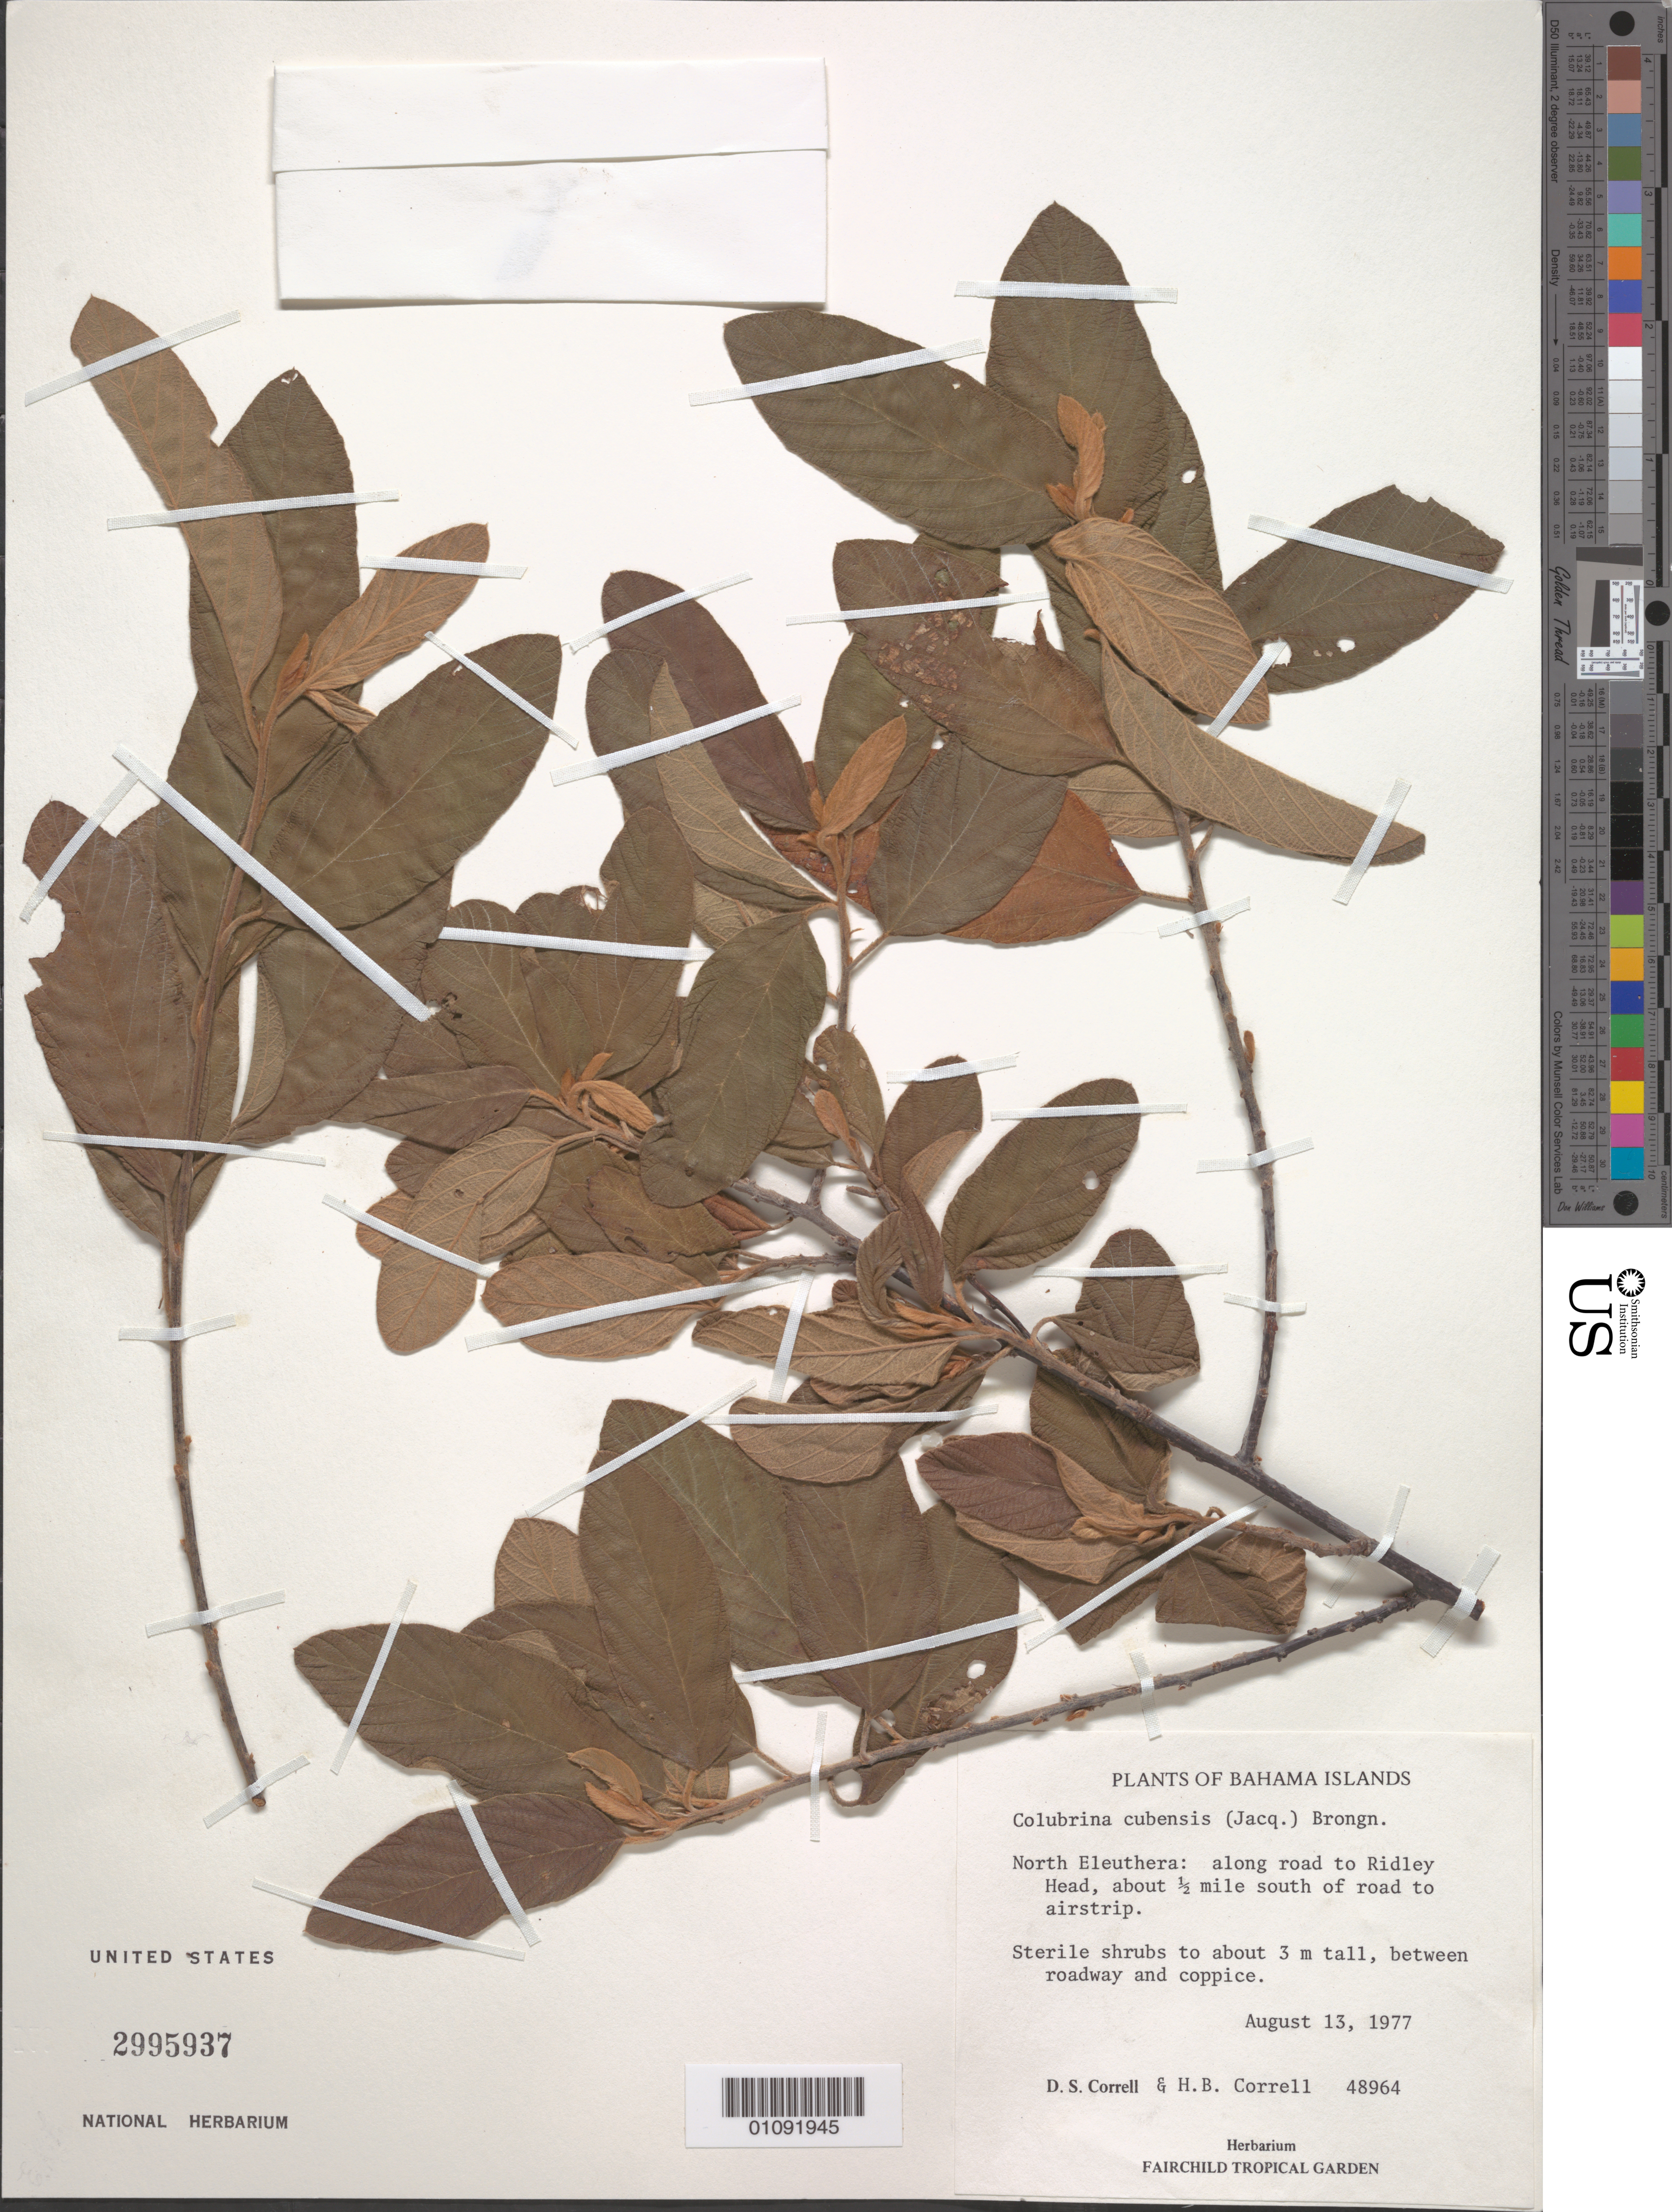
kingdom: Plantae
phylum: Tracheophyta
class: Magnoliopsida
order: Rosales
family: Rhamnaceae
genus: Colubrina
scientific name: Colubrina cubensis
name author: (Jacq.) Brongn.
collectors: D. S. Correll & H. Correll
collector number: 48964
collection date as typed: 13 Aug 1977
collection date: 1977-08-13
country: Bahamas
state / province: North Eleuthera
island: Eleuthera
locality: North Eleuthera: along road to Ridley Head, about 1/2 mile S of road to airstrip.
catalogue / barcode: US 2995937